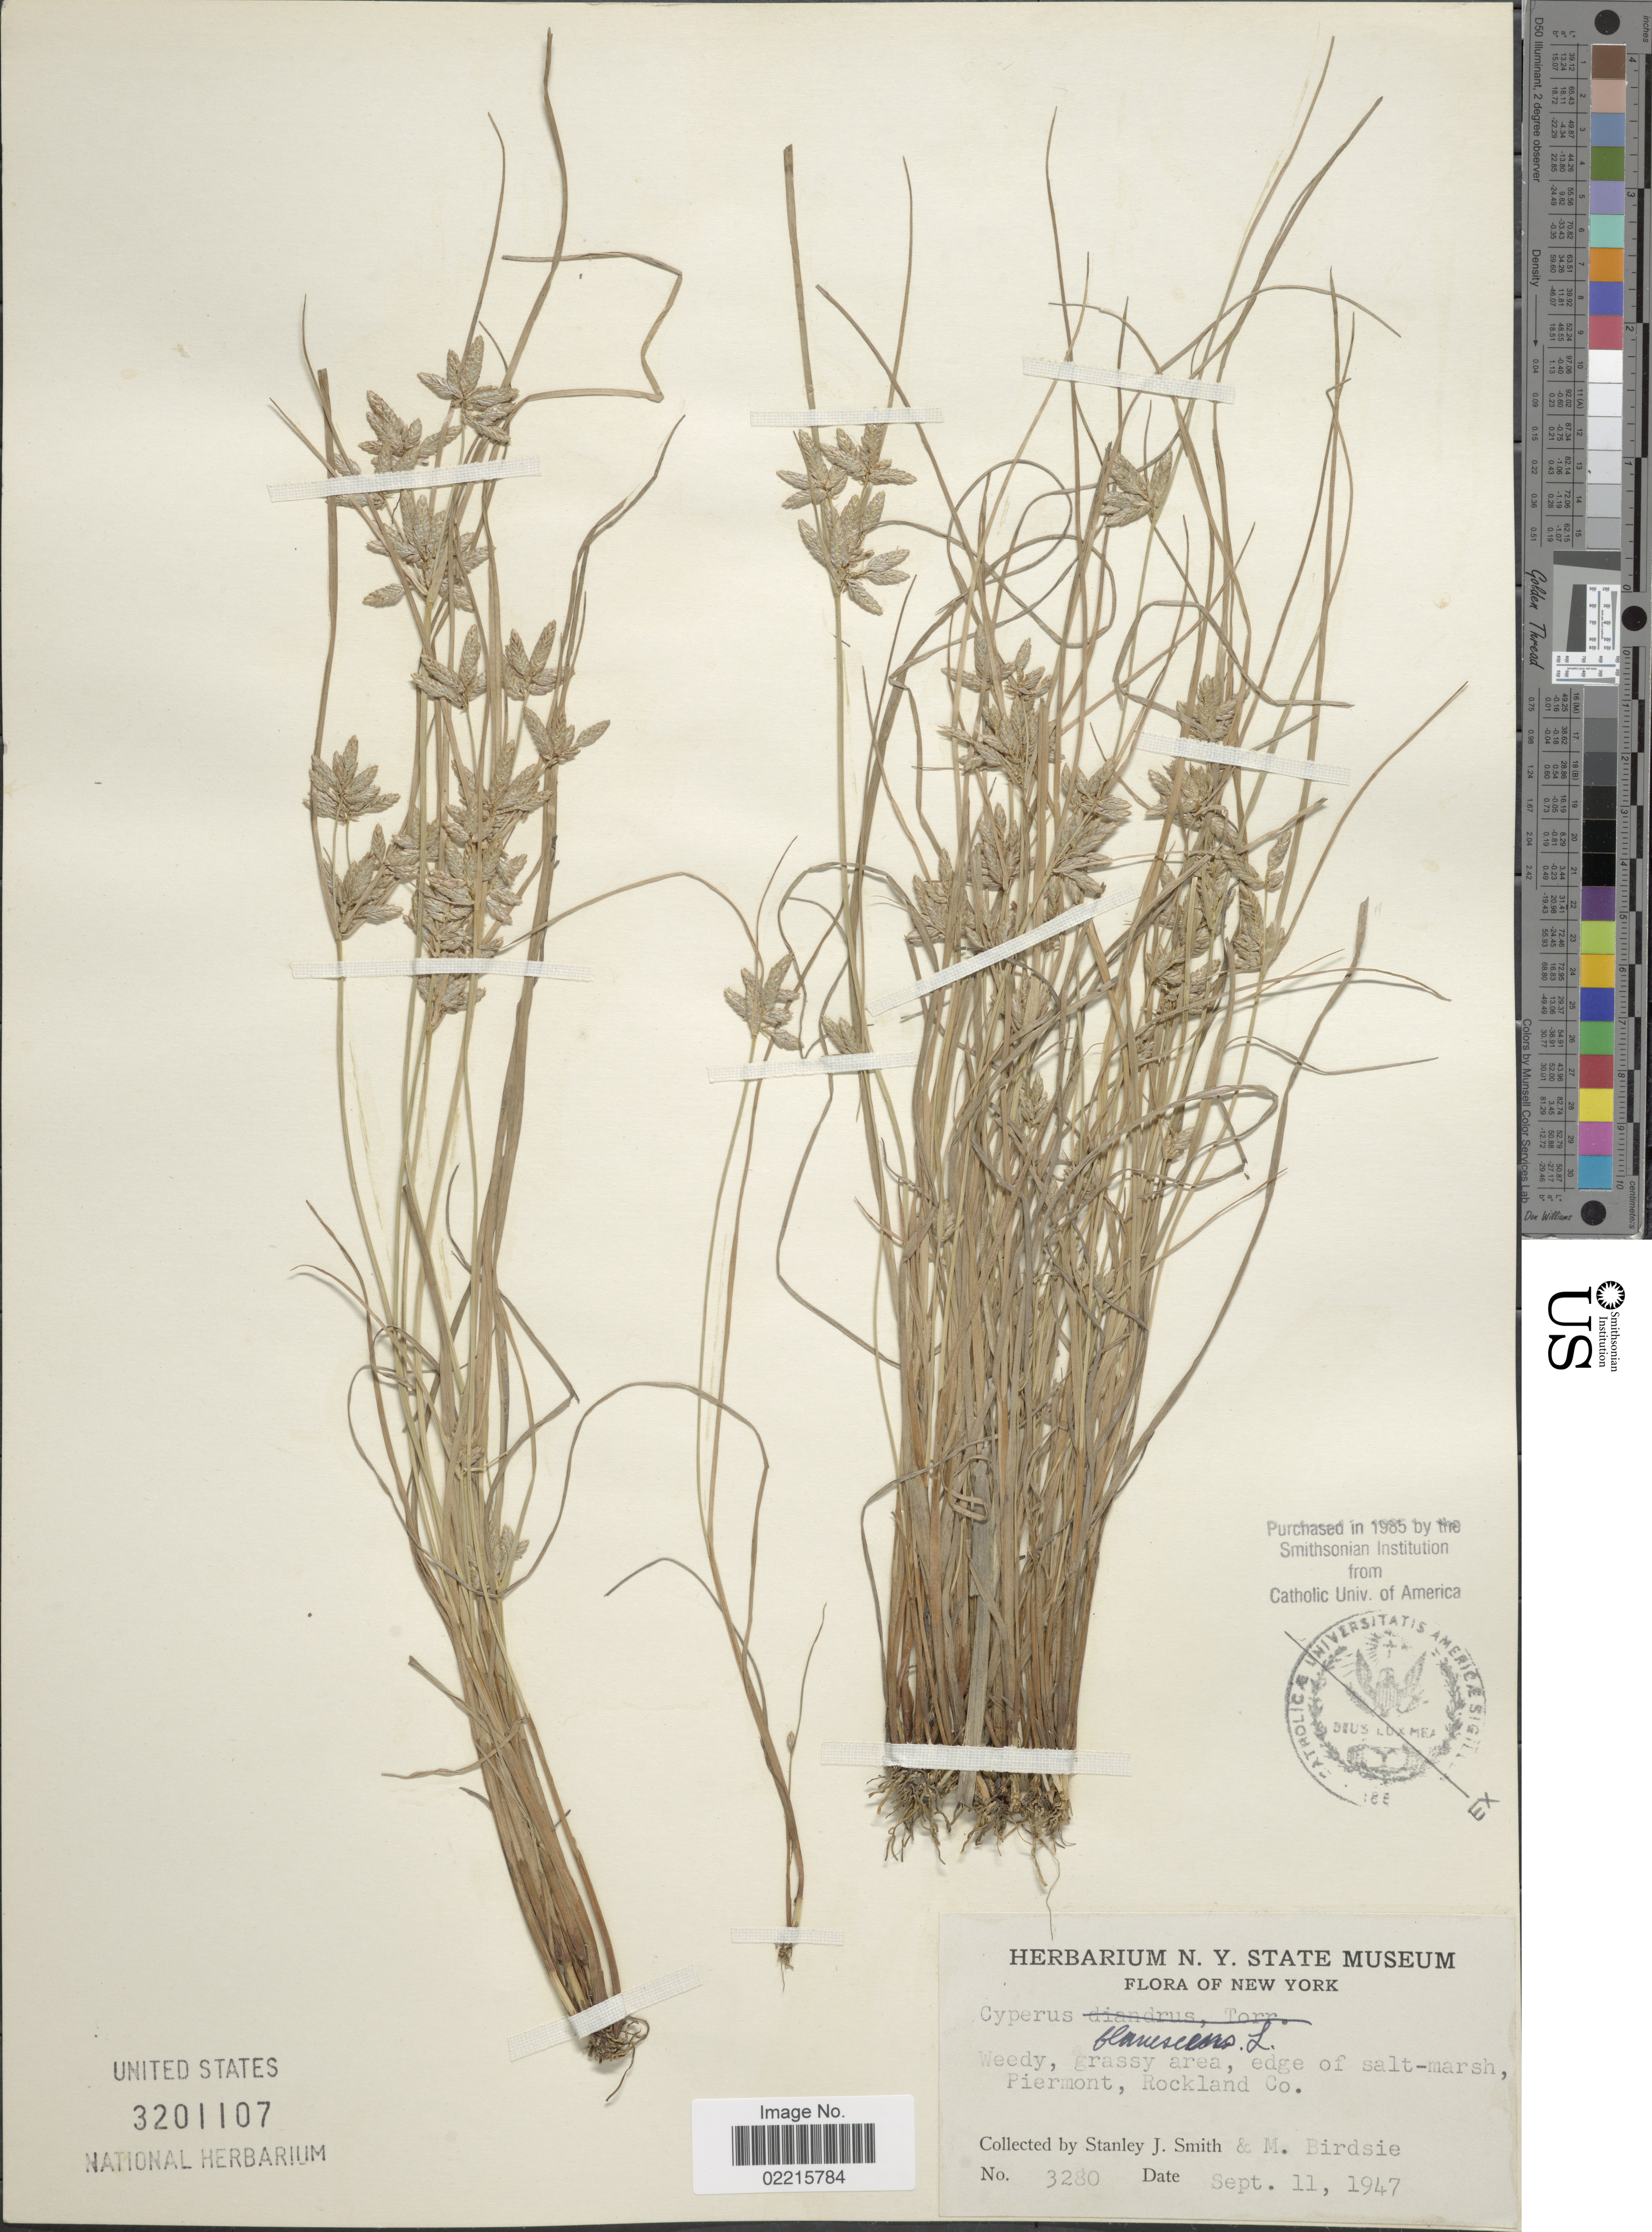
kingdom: Plantae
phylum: Tracheophyta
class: Liliopsida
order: Poales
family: Cyperaceae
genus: Cyperus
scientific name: Cyperus flavescens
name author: L.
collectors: S. Smith & M. Birdsie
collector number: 3280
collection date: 1947-09-11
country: United States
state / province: New York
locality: Piermont, Rockland Co.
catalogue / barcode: US 3201107